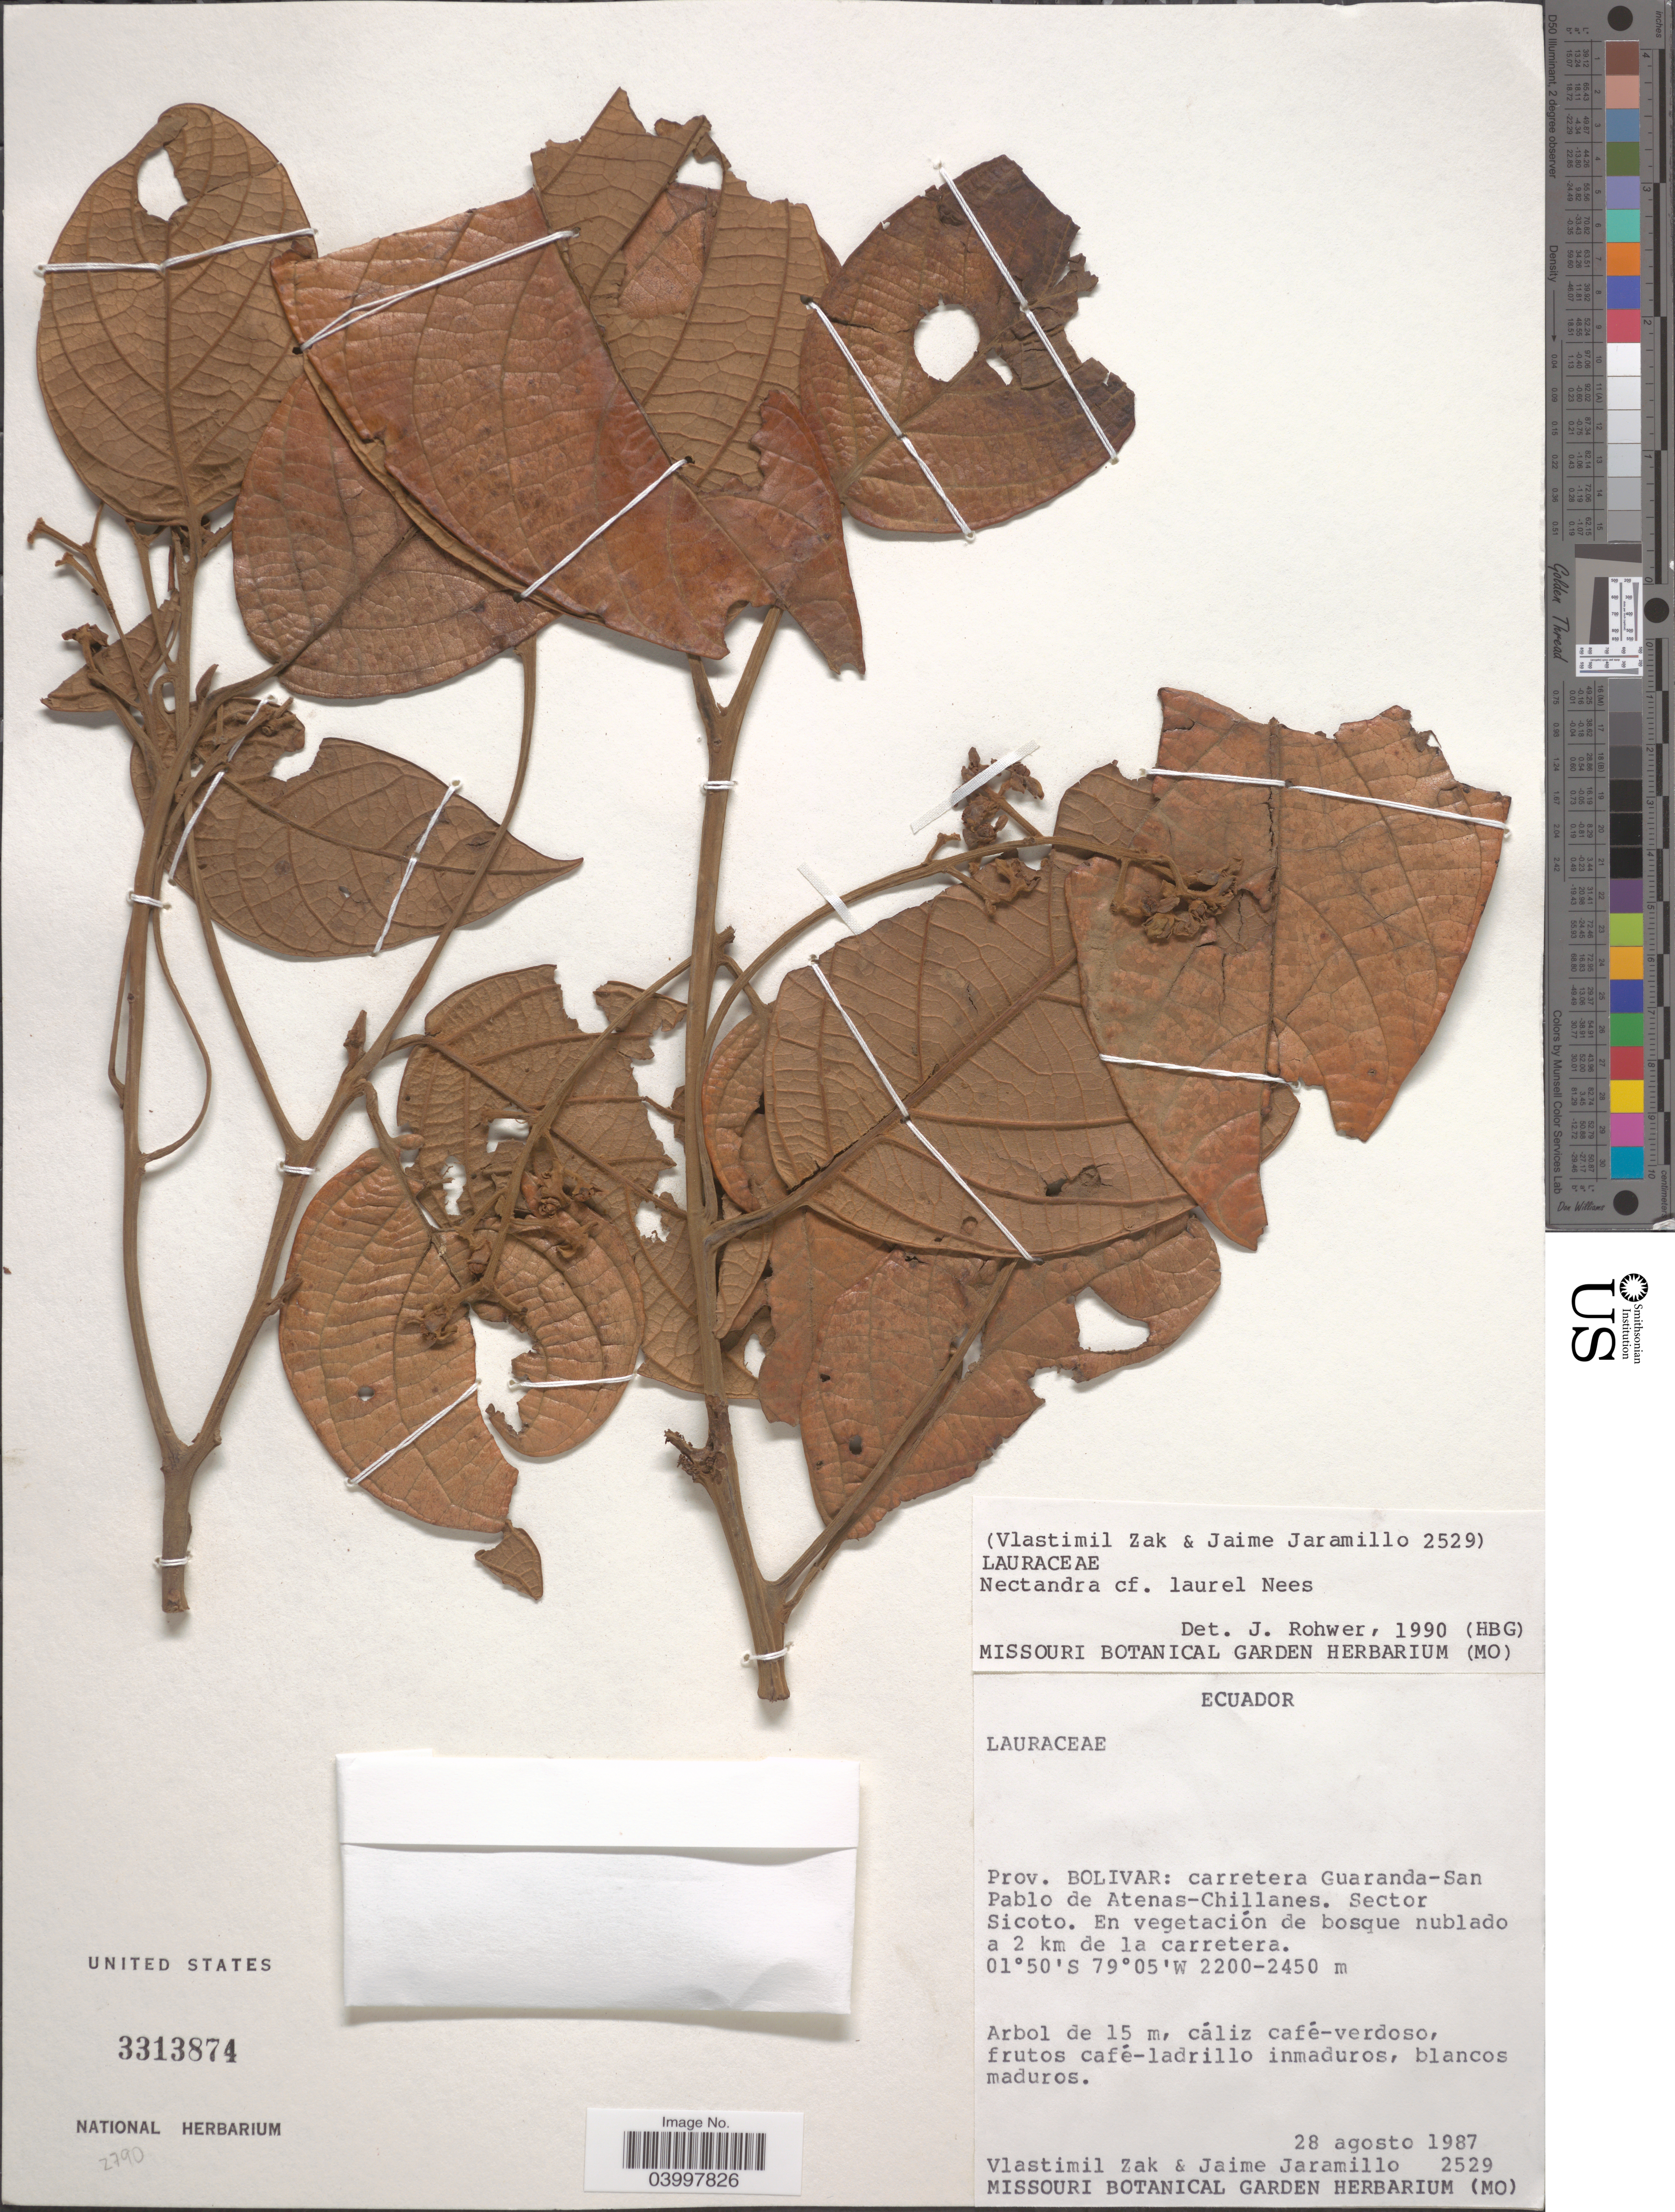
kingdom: Plantae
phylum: Tracheophyta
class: Magnoliopsida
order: Laurales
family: Lauraceae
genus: Nectandra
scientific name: Nectandra laurel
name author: Nees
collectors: V. Zak & J. Jaramillo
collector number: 2529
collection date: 1987-08-28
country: Ecuador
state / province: Bolívar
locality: Carretera Guaranda-San Pablo de Atenas-Chillanes. Sector Sicoto. En vegetación de bosque nublado a 2 km de la carretera.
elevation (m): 2200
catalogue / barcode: US 3313874